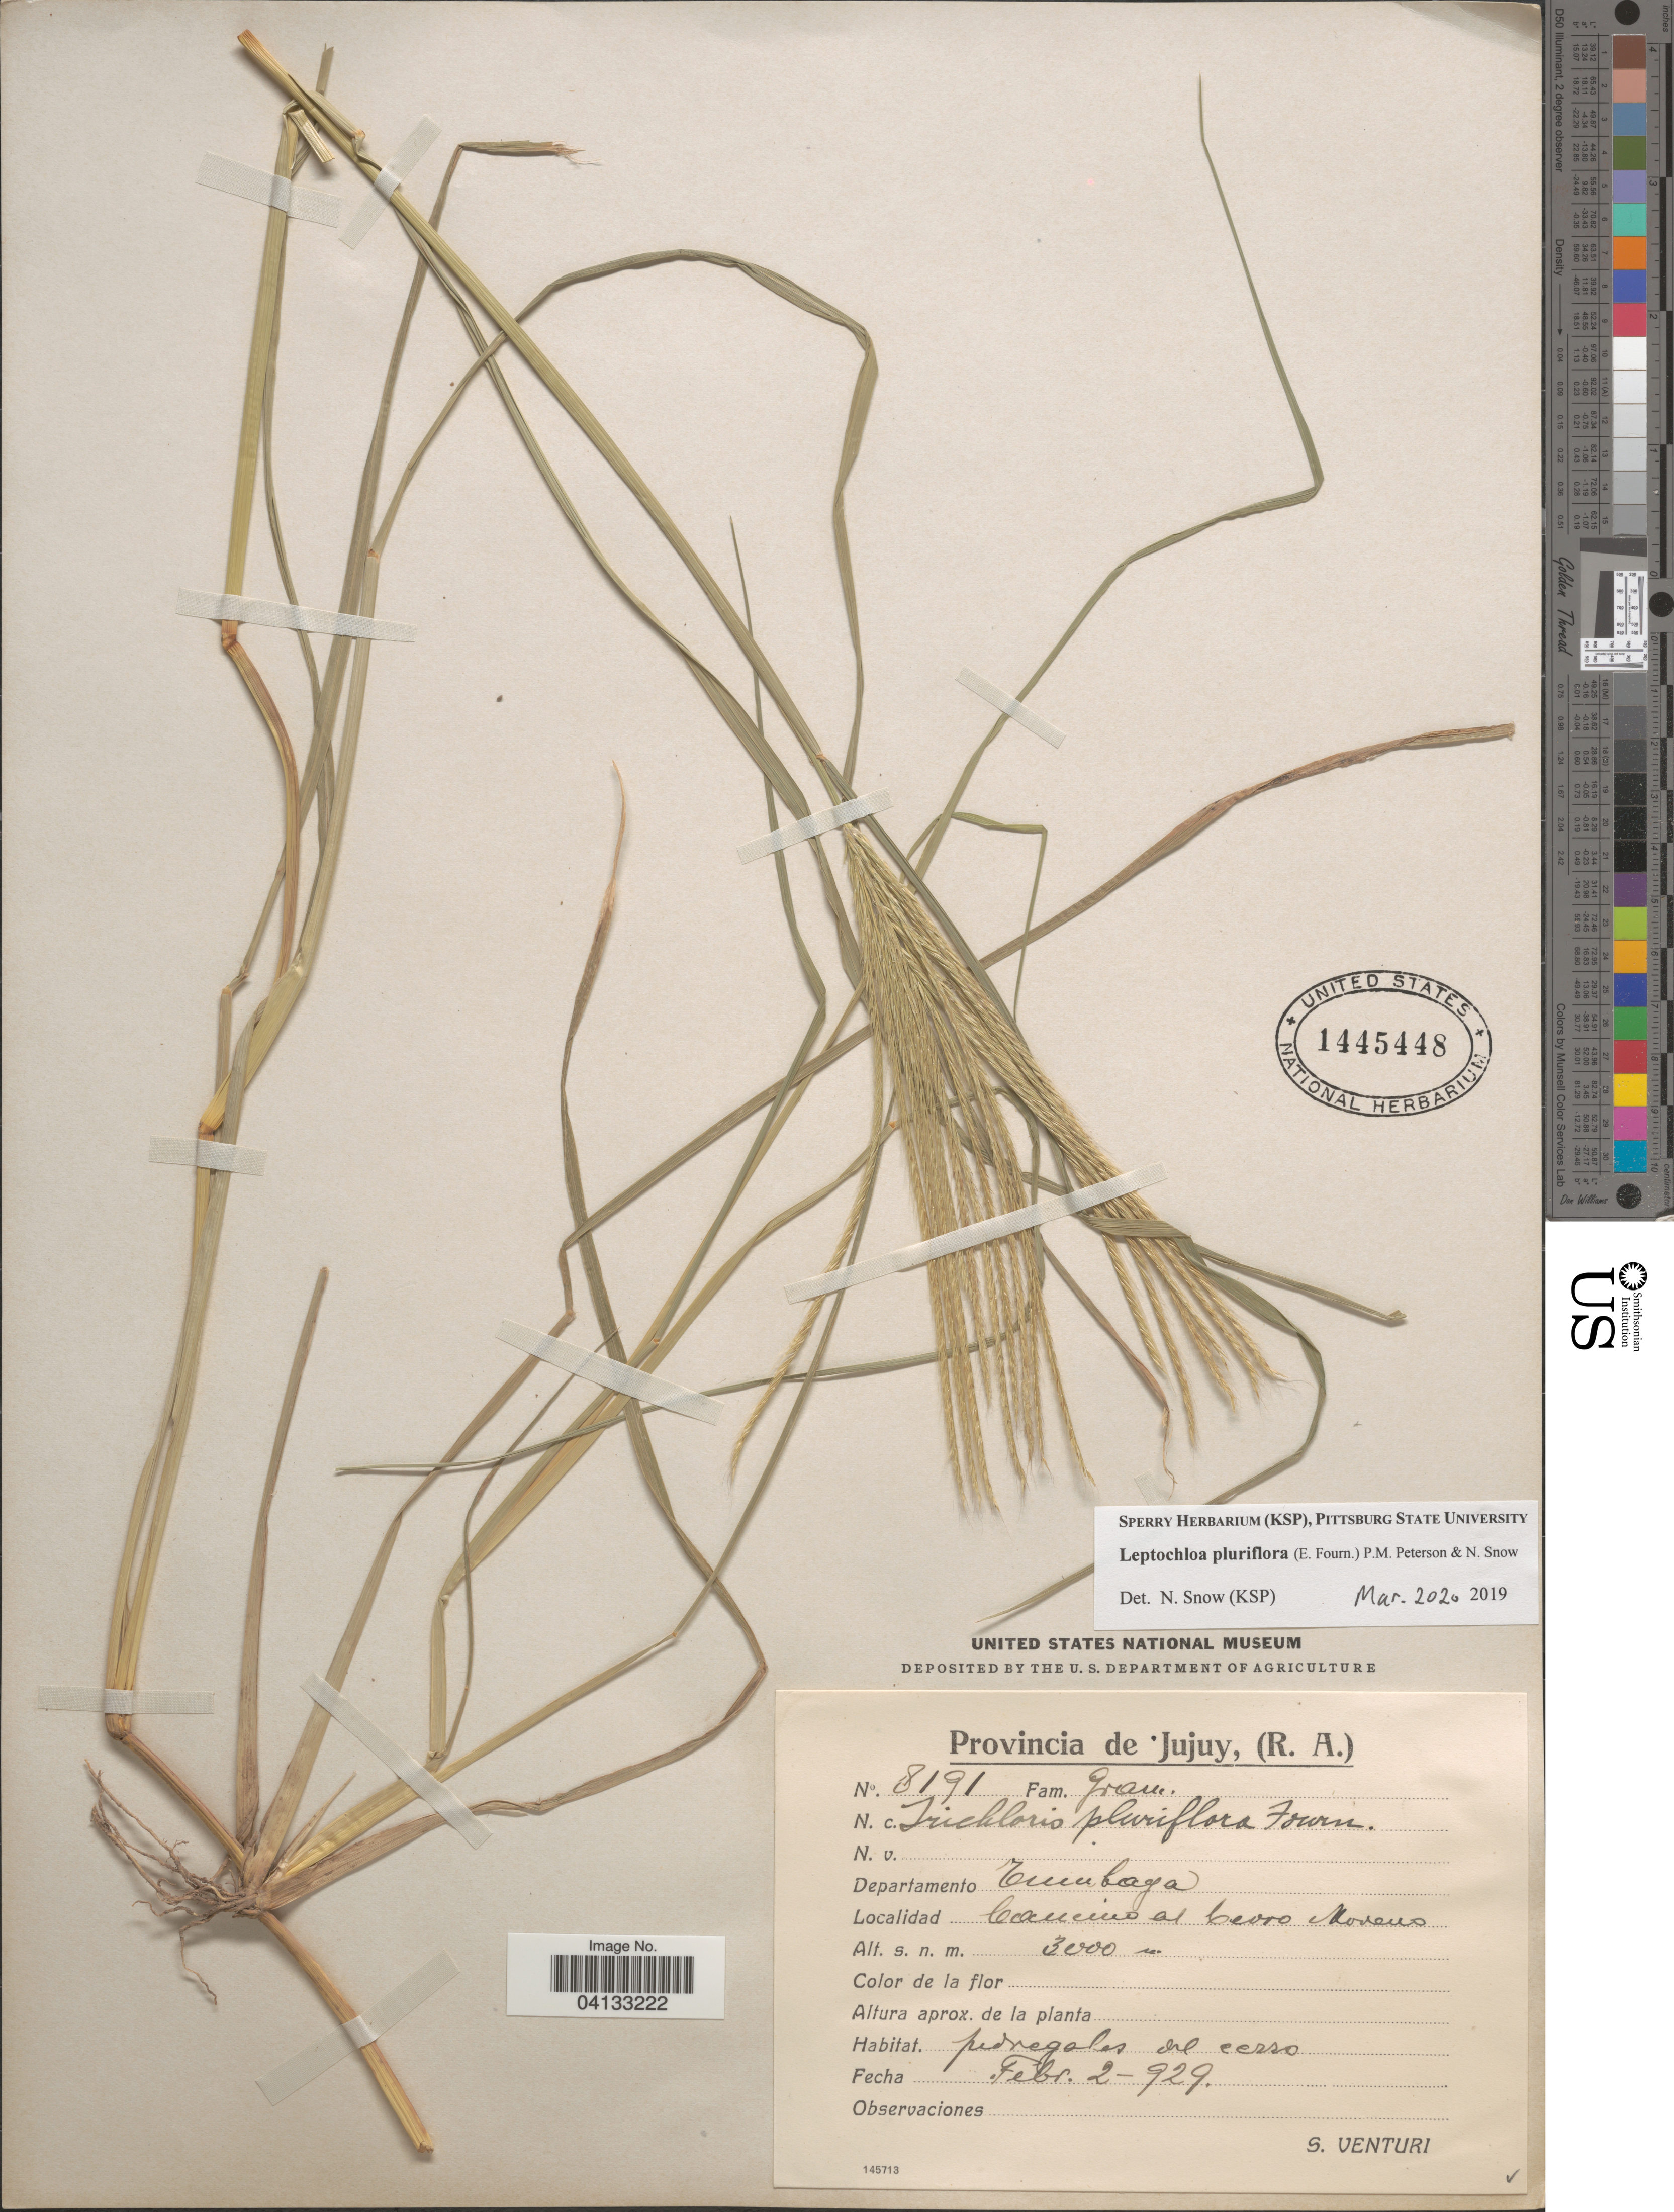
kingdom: Plantae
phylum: Tracheophyta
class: Liliopsida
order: Poales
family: Poaceae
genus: Leptochloa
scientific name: Leptochloa pluriflora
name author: (E. Fourn.) P.M. Peterson & N. Snow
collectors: S. Venturi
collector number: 8191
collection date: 1929-02-02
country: Argentina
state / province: Jujuy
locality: Departamento Tumbaya. Cancino al Corro Moreno.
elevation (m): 3000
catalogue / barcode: US 1445448